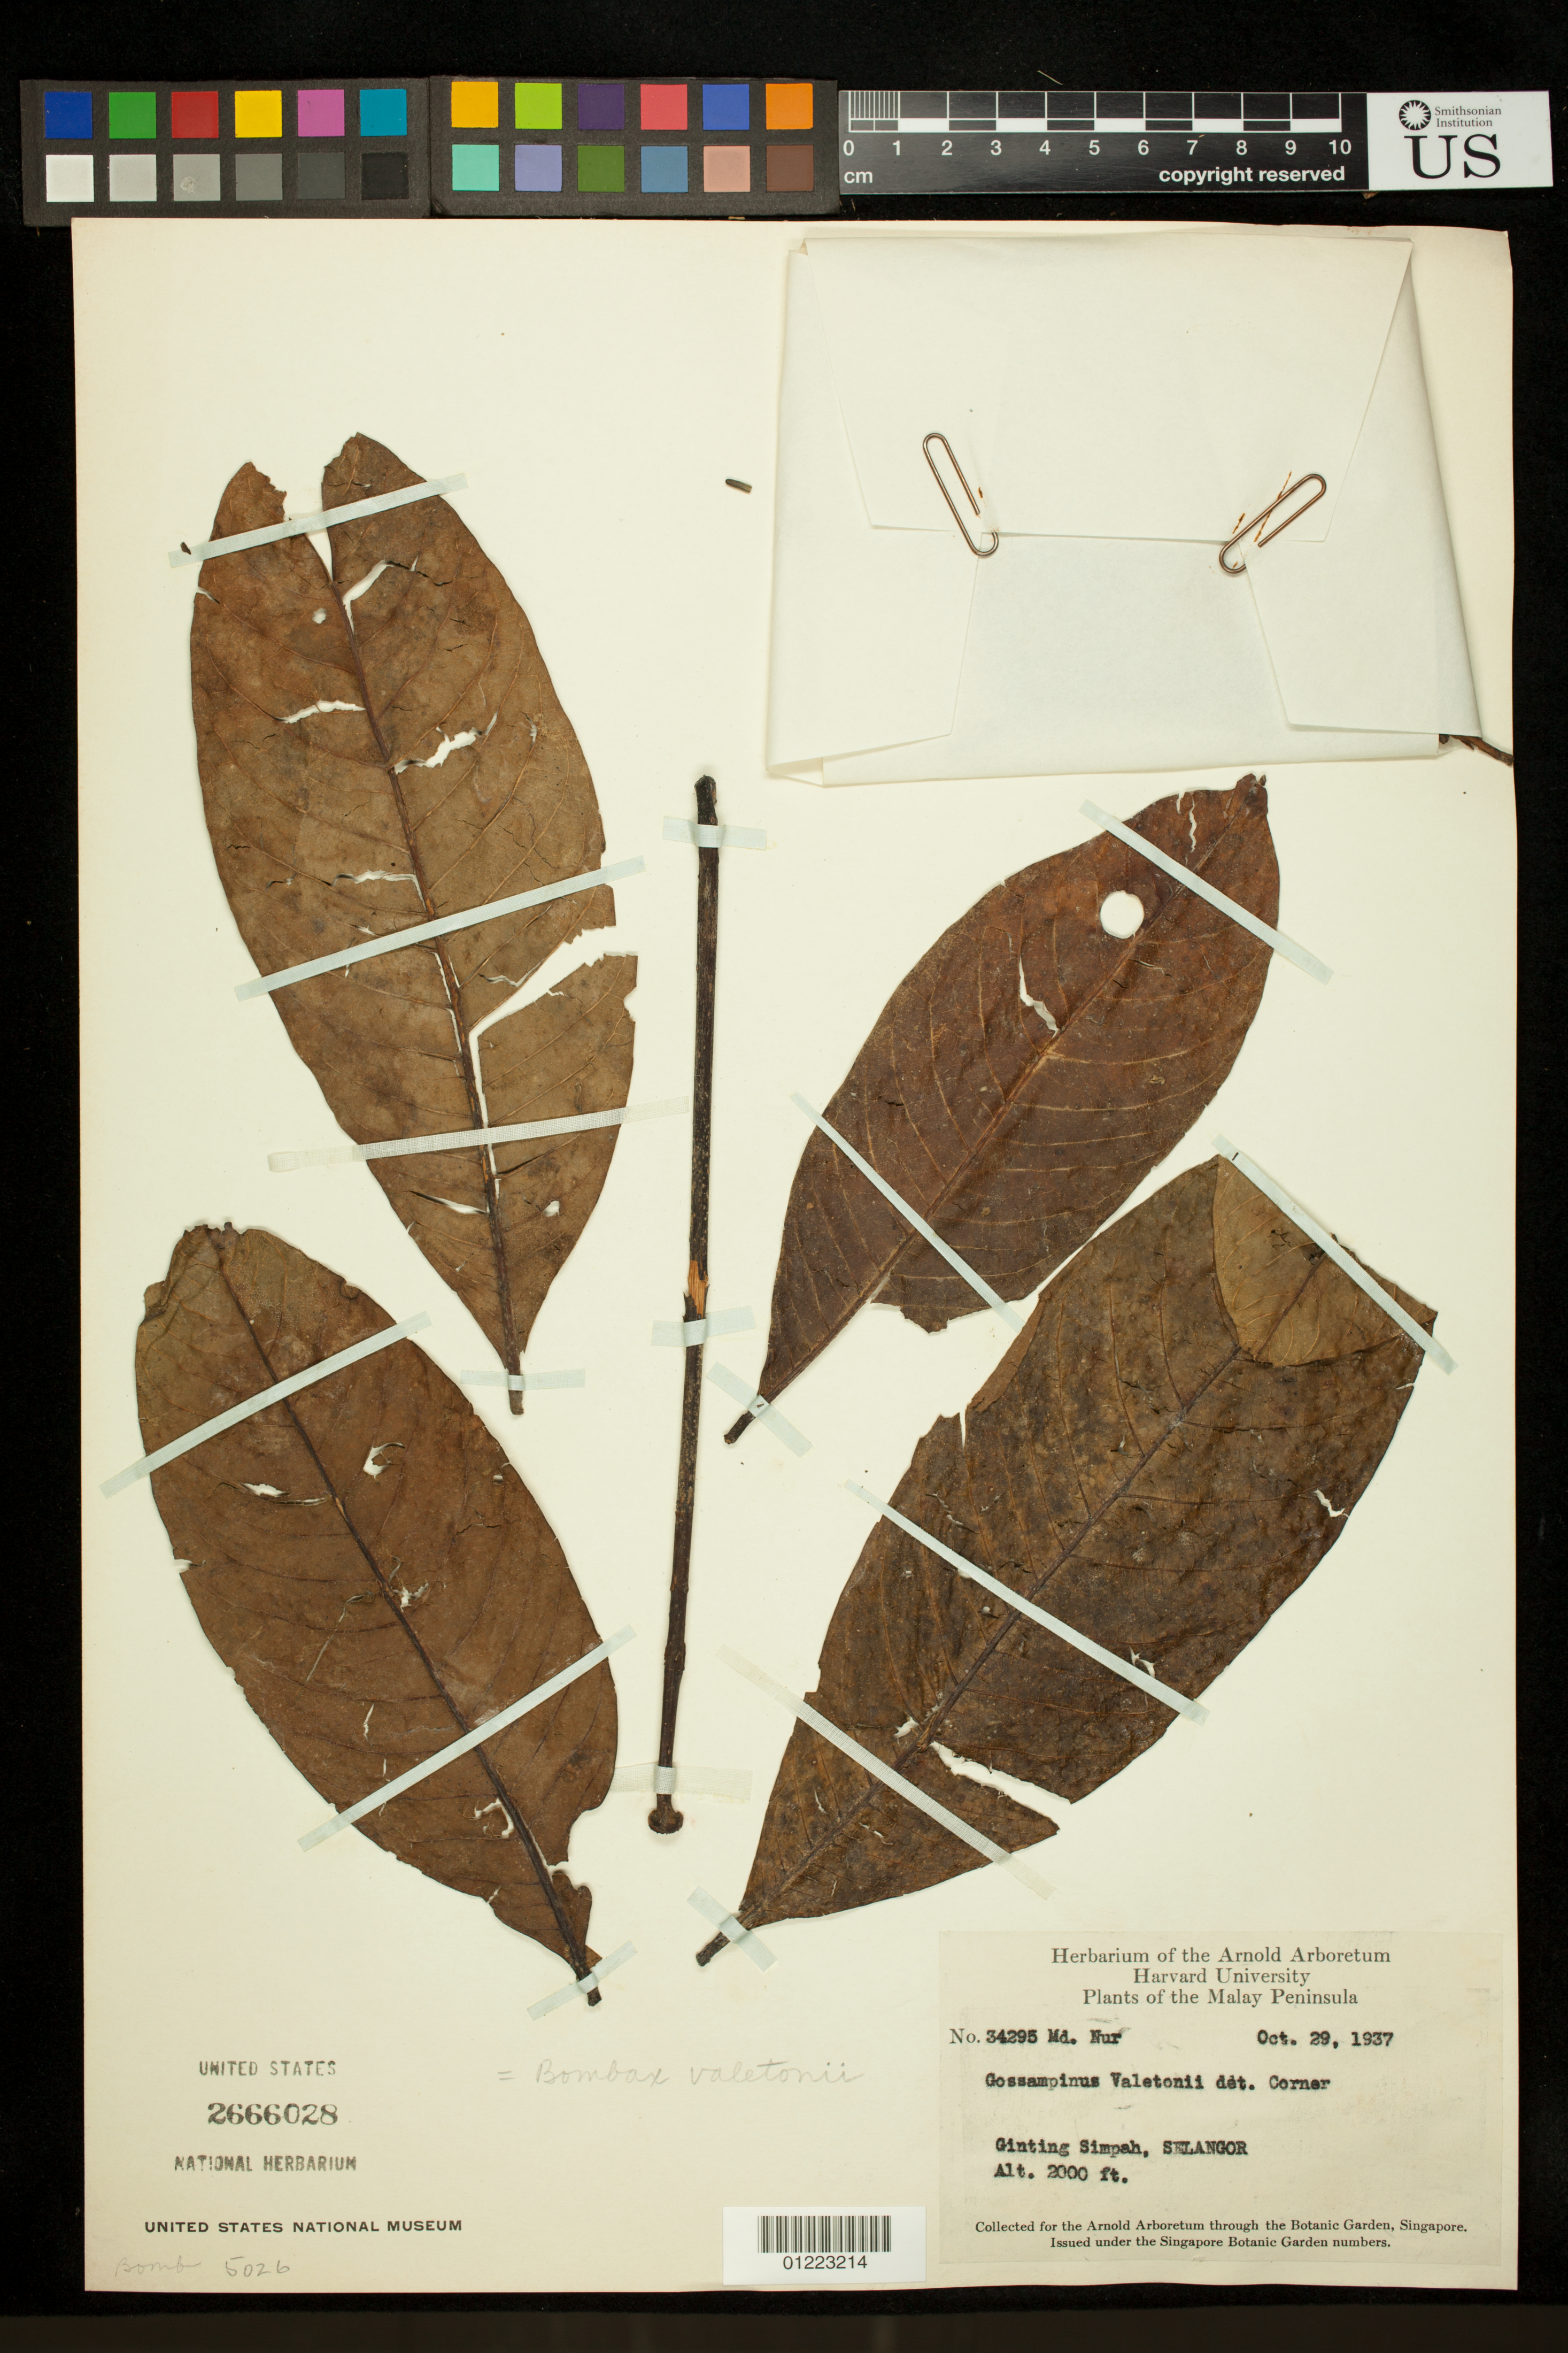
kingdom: Plantae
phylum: Tracheophyta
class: Magnoliopsida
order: Malvales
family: Malvaceae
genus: Bombax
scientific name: Bombax valetonii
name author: Hochr.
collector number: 34295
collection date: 1937-10-29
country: Malaysia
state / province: Selangor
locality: Ginting Simpah, SELANGOR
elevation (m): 610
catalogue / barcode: US 2666028